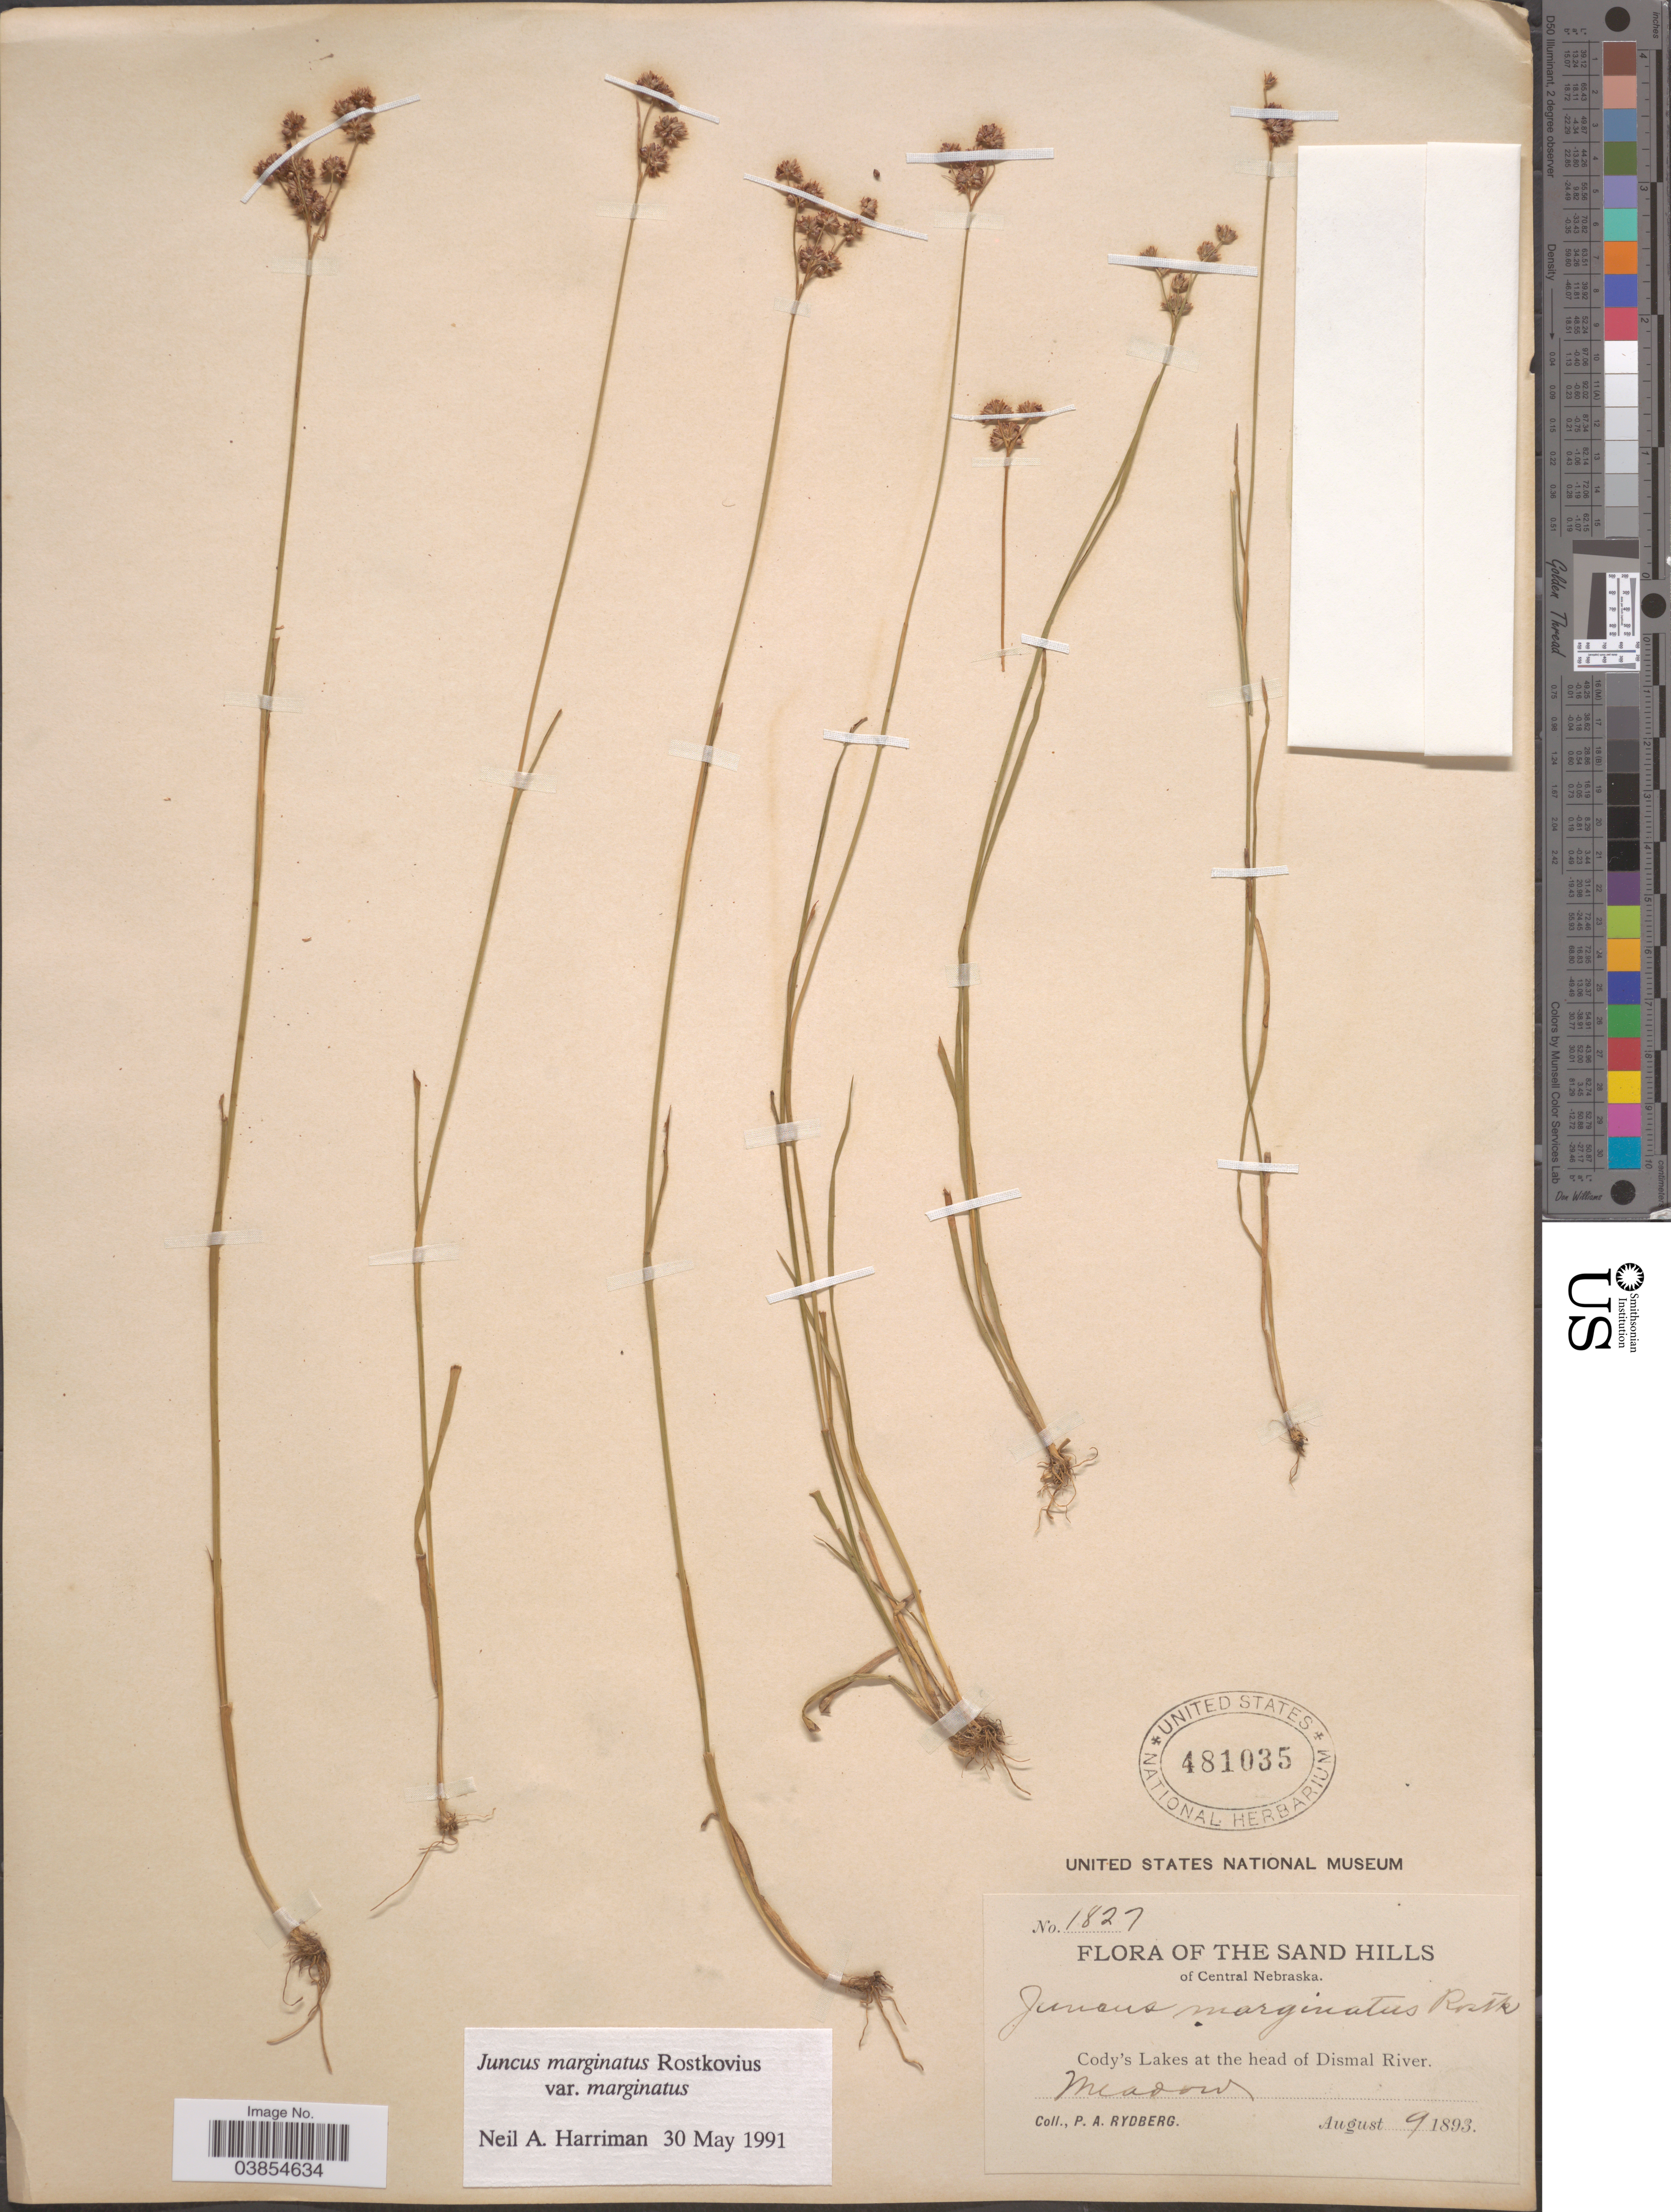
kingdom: Plantae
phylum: Tracheophyta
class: Liliopsida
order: Poales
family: Juncaceae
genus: Juncus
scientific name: Juncus marginatus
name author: Rostk.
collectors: P. A. Rydberg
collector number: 1827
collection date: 1893-08-09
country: United States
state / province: Nebraska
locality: The Sand Hills of Central Nebraska. Cody's Lakes at the head of Dismal River.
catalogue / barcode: US 481035